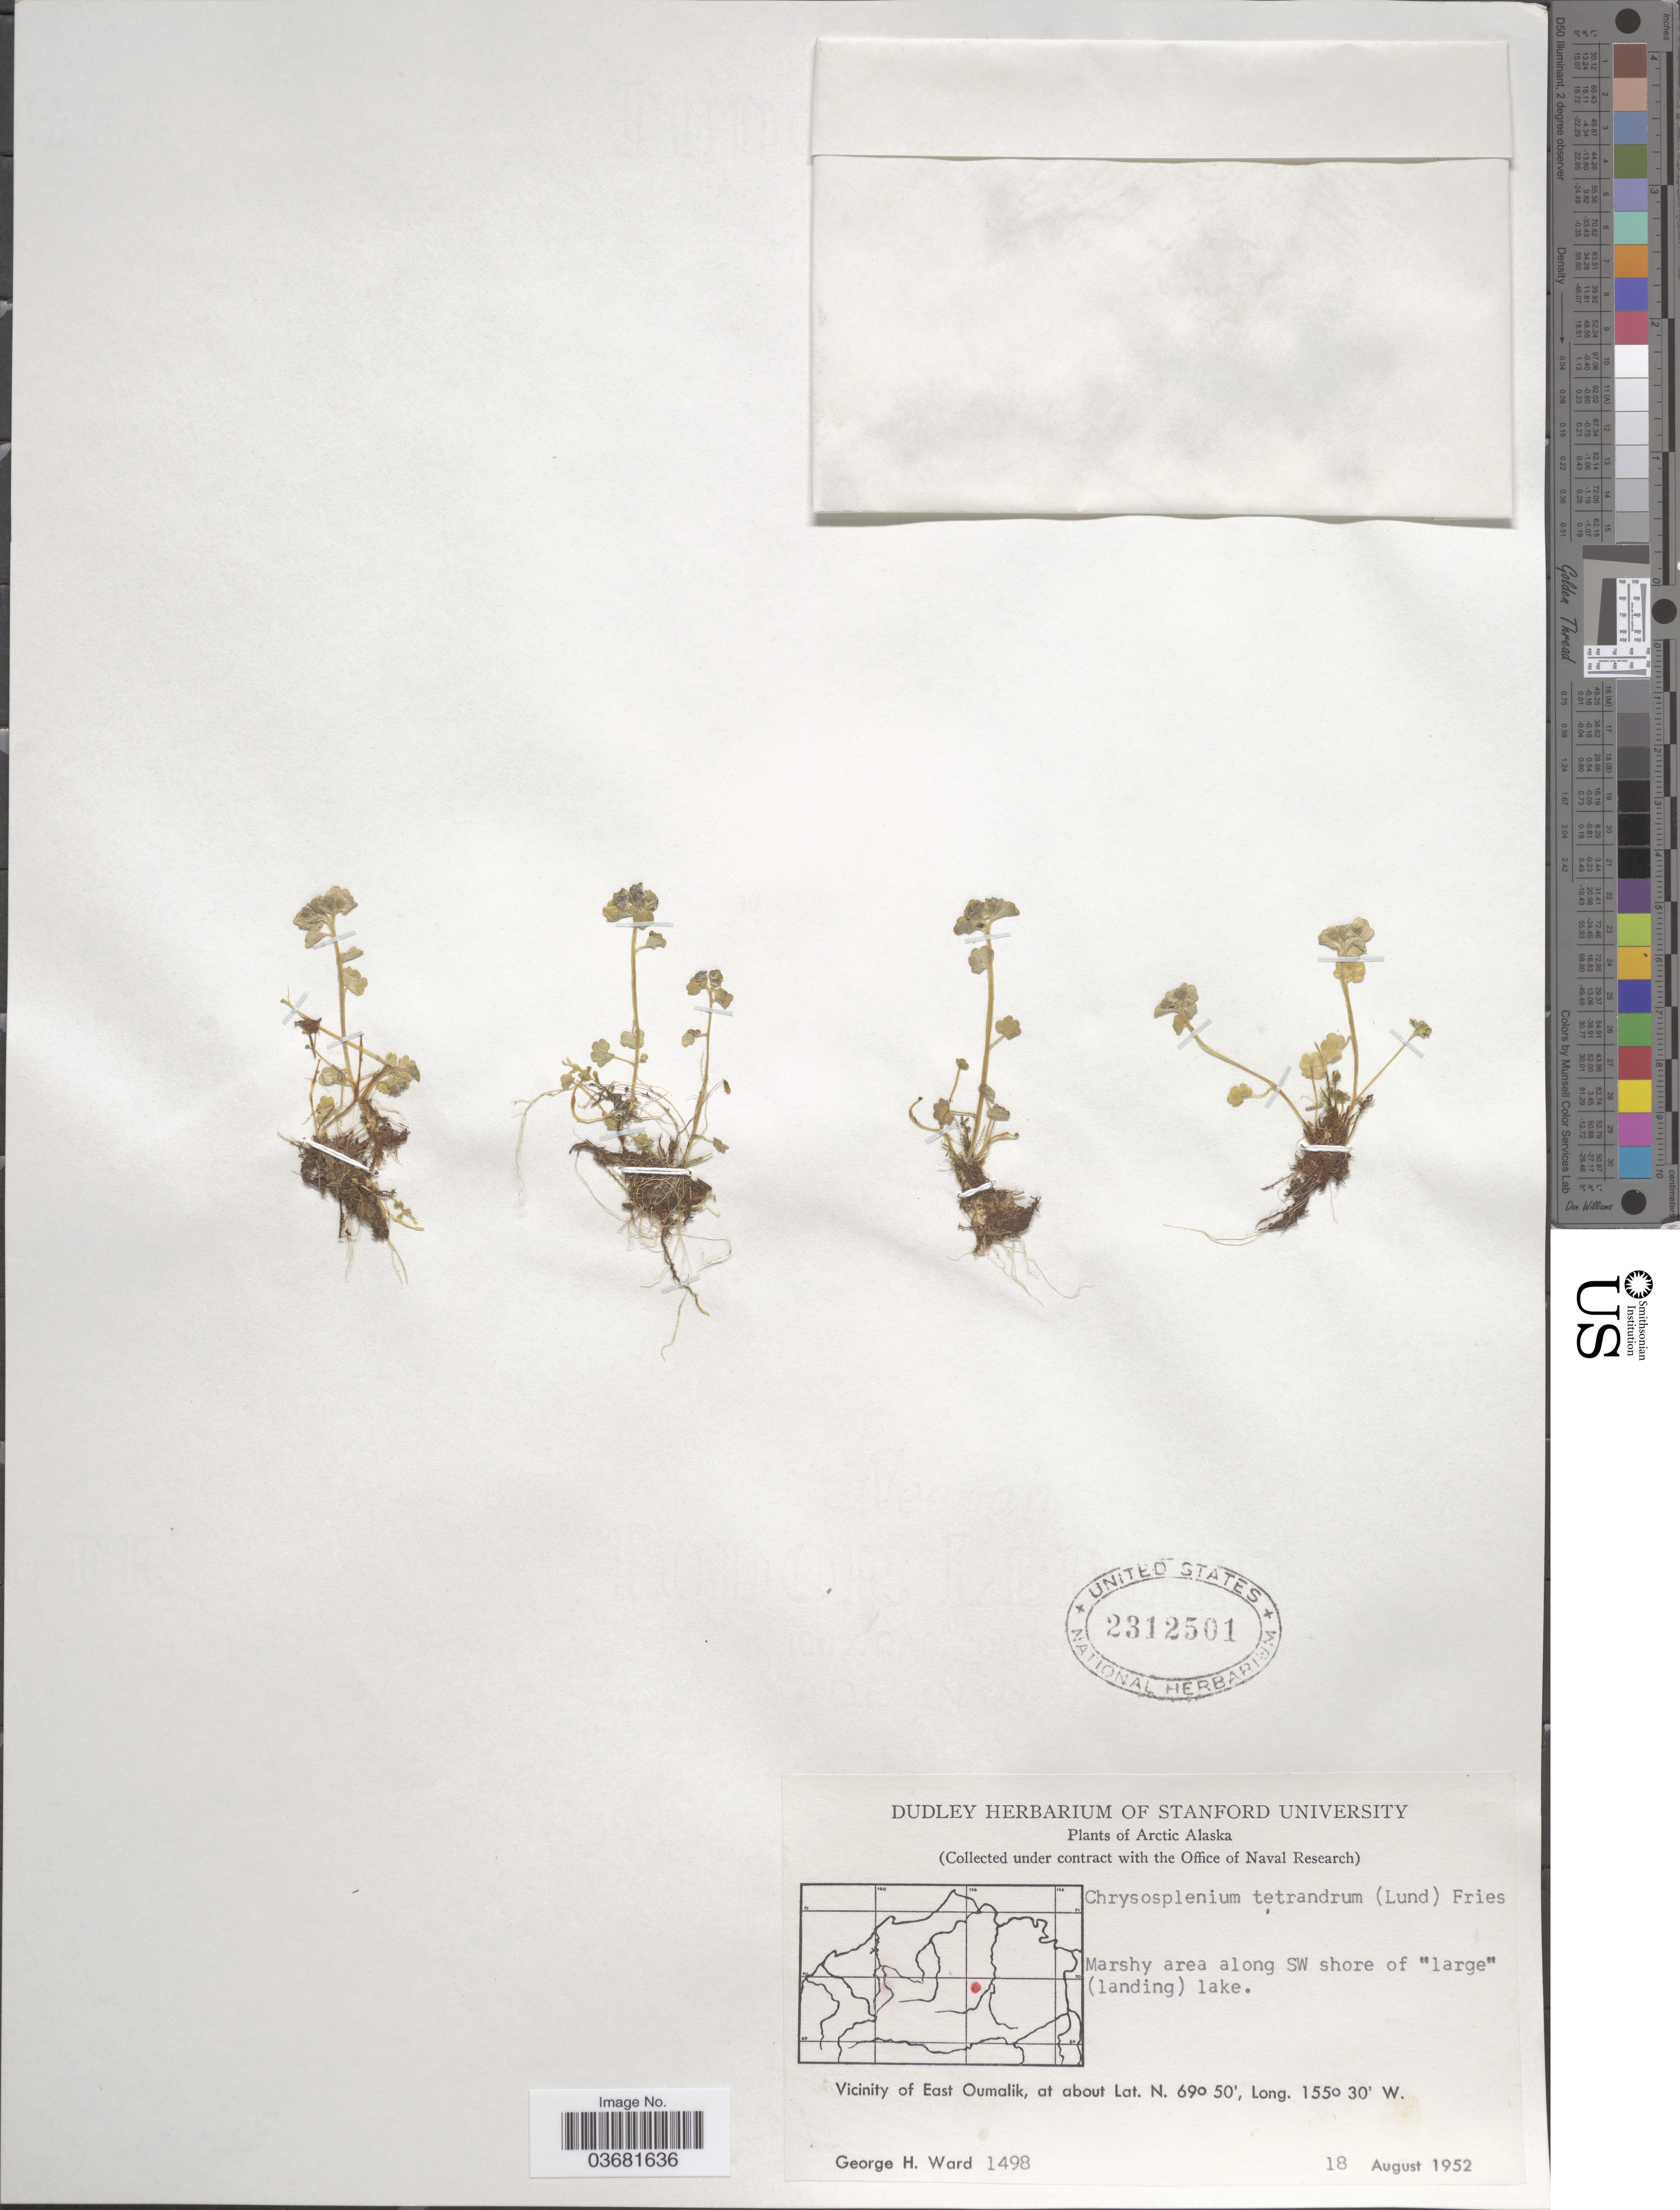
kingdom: Plantae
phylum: Tracheophyta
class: Magnoliopsida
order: Saxifragales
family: Saxifragaceae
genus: Chrysosplenium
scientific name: Chrysosplenium tetrandrum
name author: (N. Lund) Th. Fr.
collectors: G. H. Ward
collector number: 1498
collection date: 1952-08-18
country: United States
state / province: Alaska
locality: Arctic Alaska. Marshy area along SW shore of "large" (landing) lake. Vicinity of East Oumalik.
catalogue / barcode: US 2312501